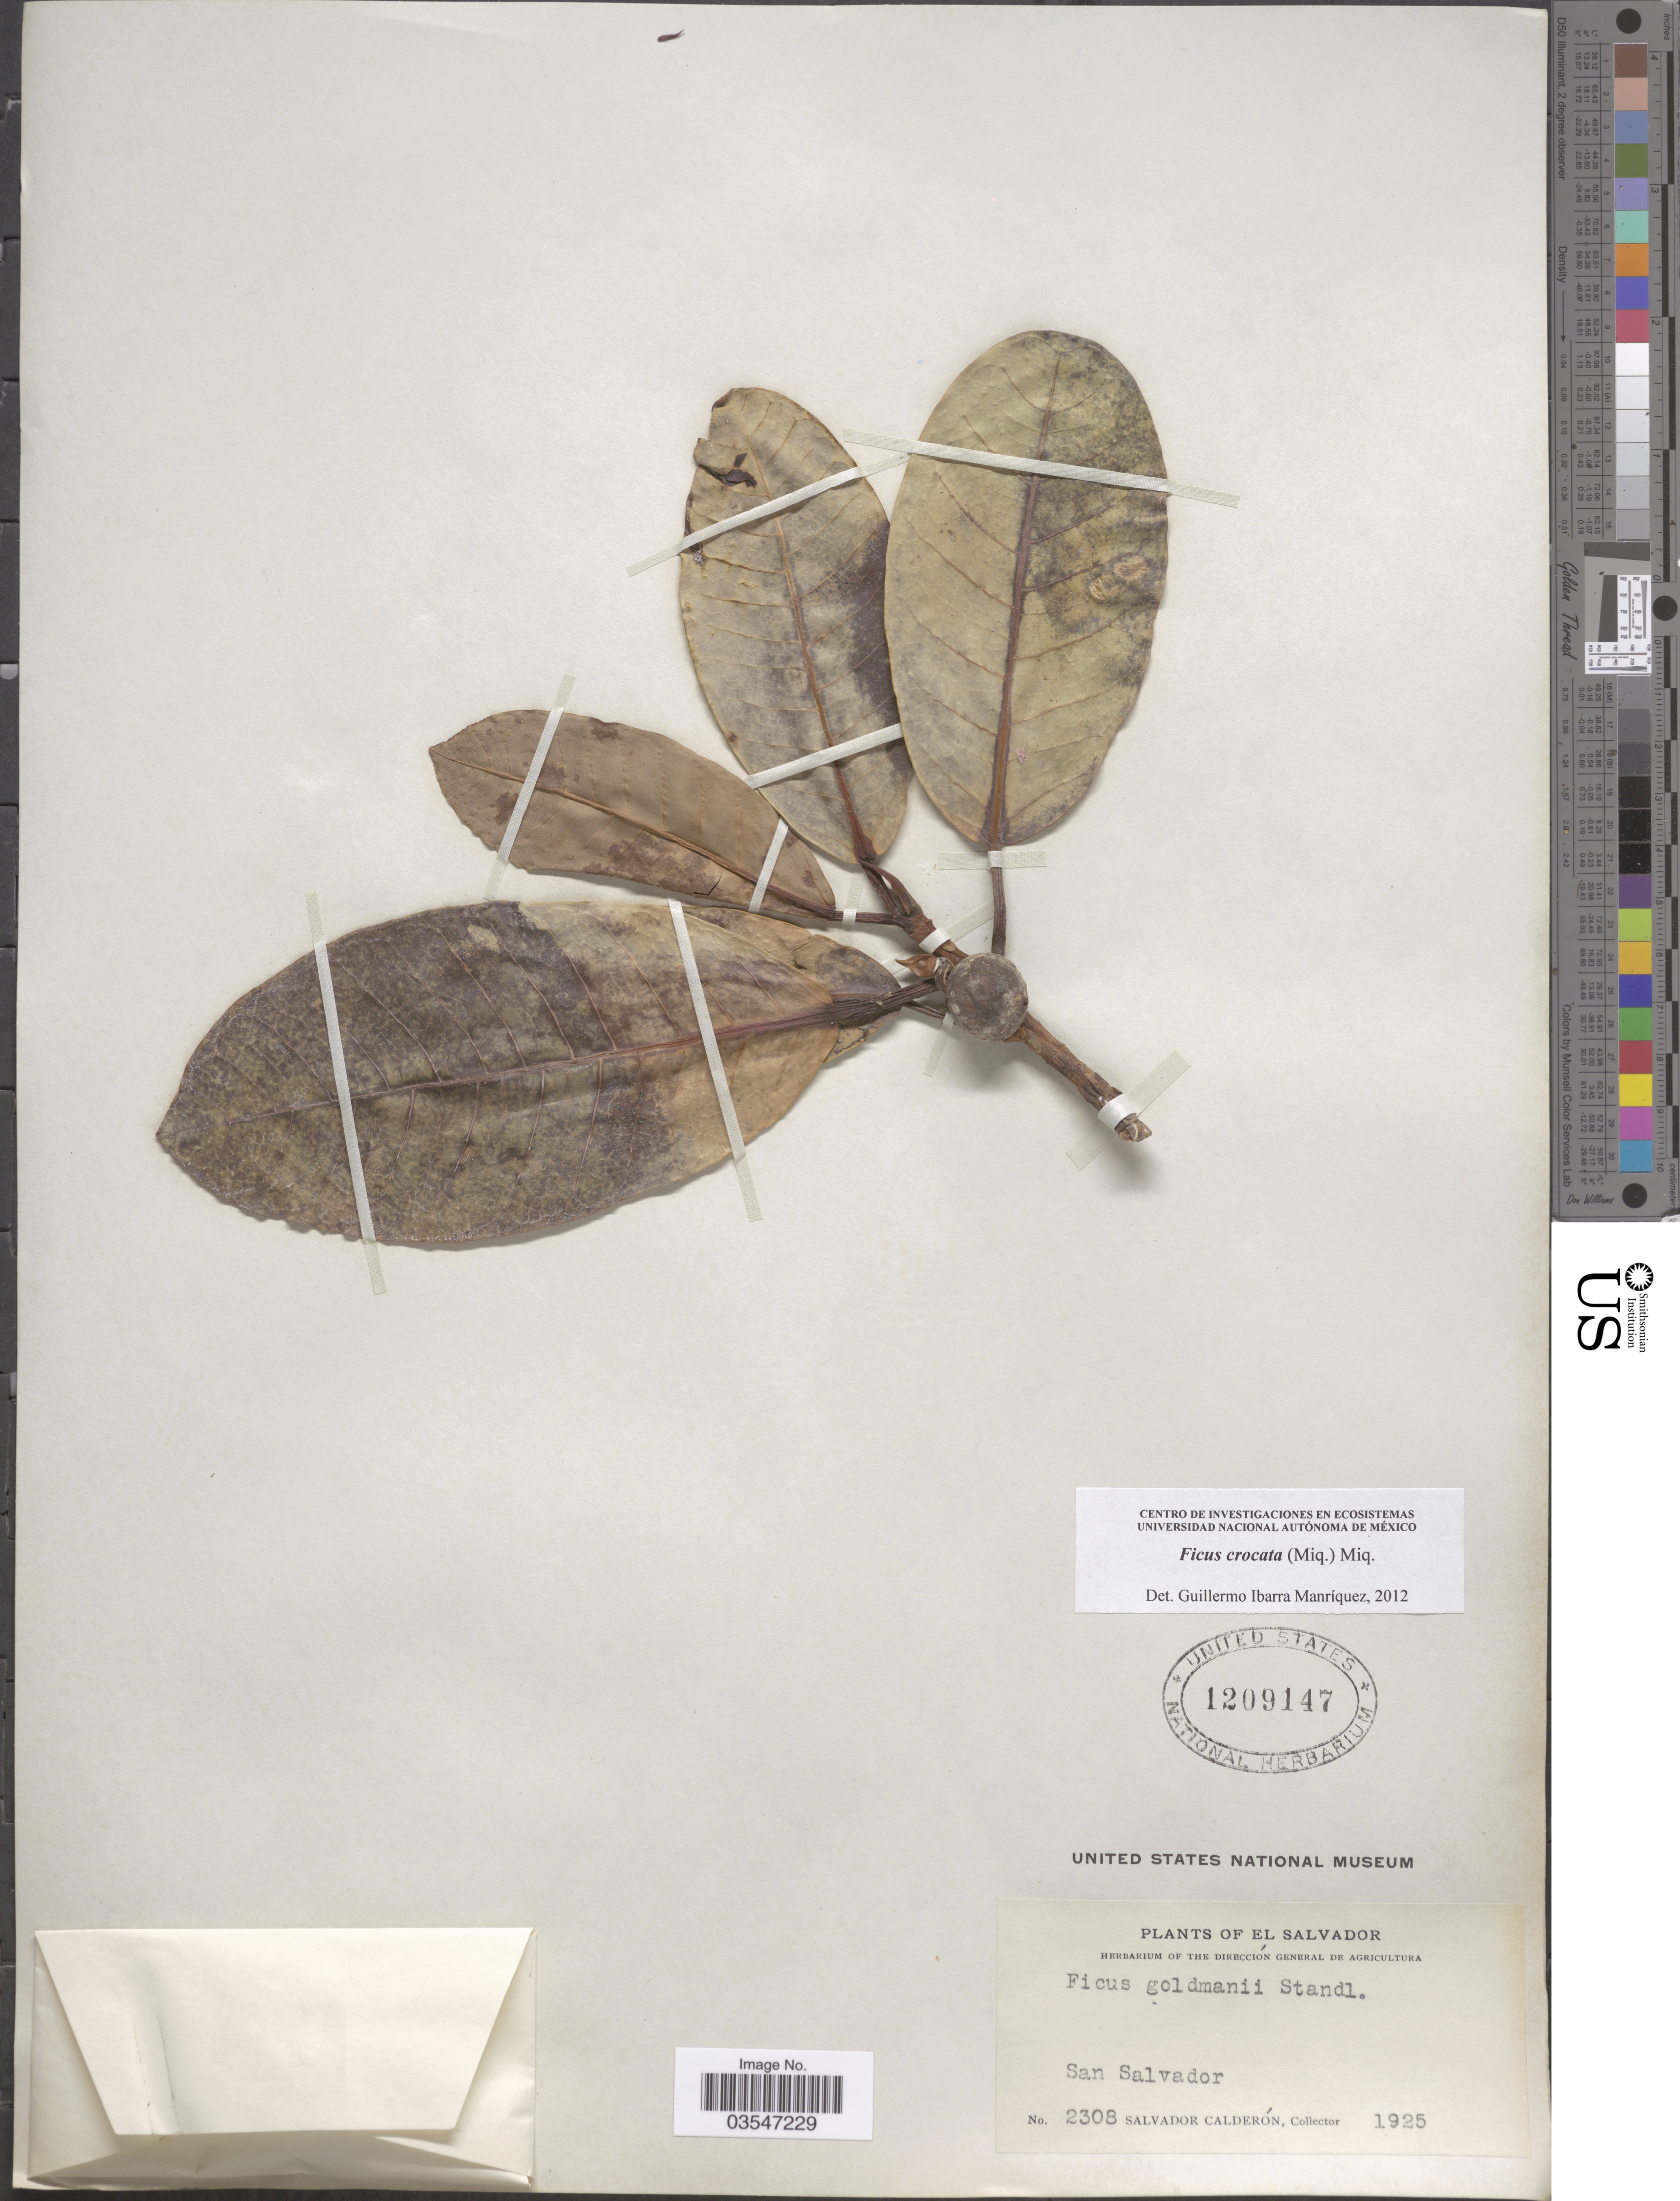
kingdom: Plantae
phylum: Tracheophyta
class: Magnoliopsida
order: Rosales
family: Moraceae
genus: Ficus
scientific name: Ficus crocata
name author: (Miq.) Miq.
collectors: S. Calderón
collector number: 2308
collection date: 1925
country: El Salvador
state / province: San Salvador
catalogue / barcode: US 1209147